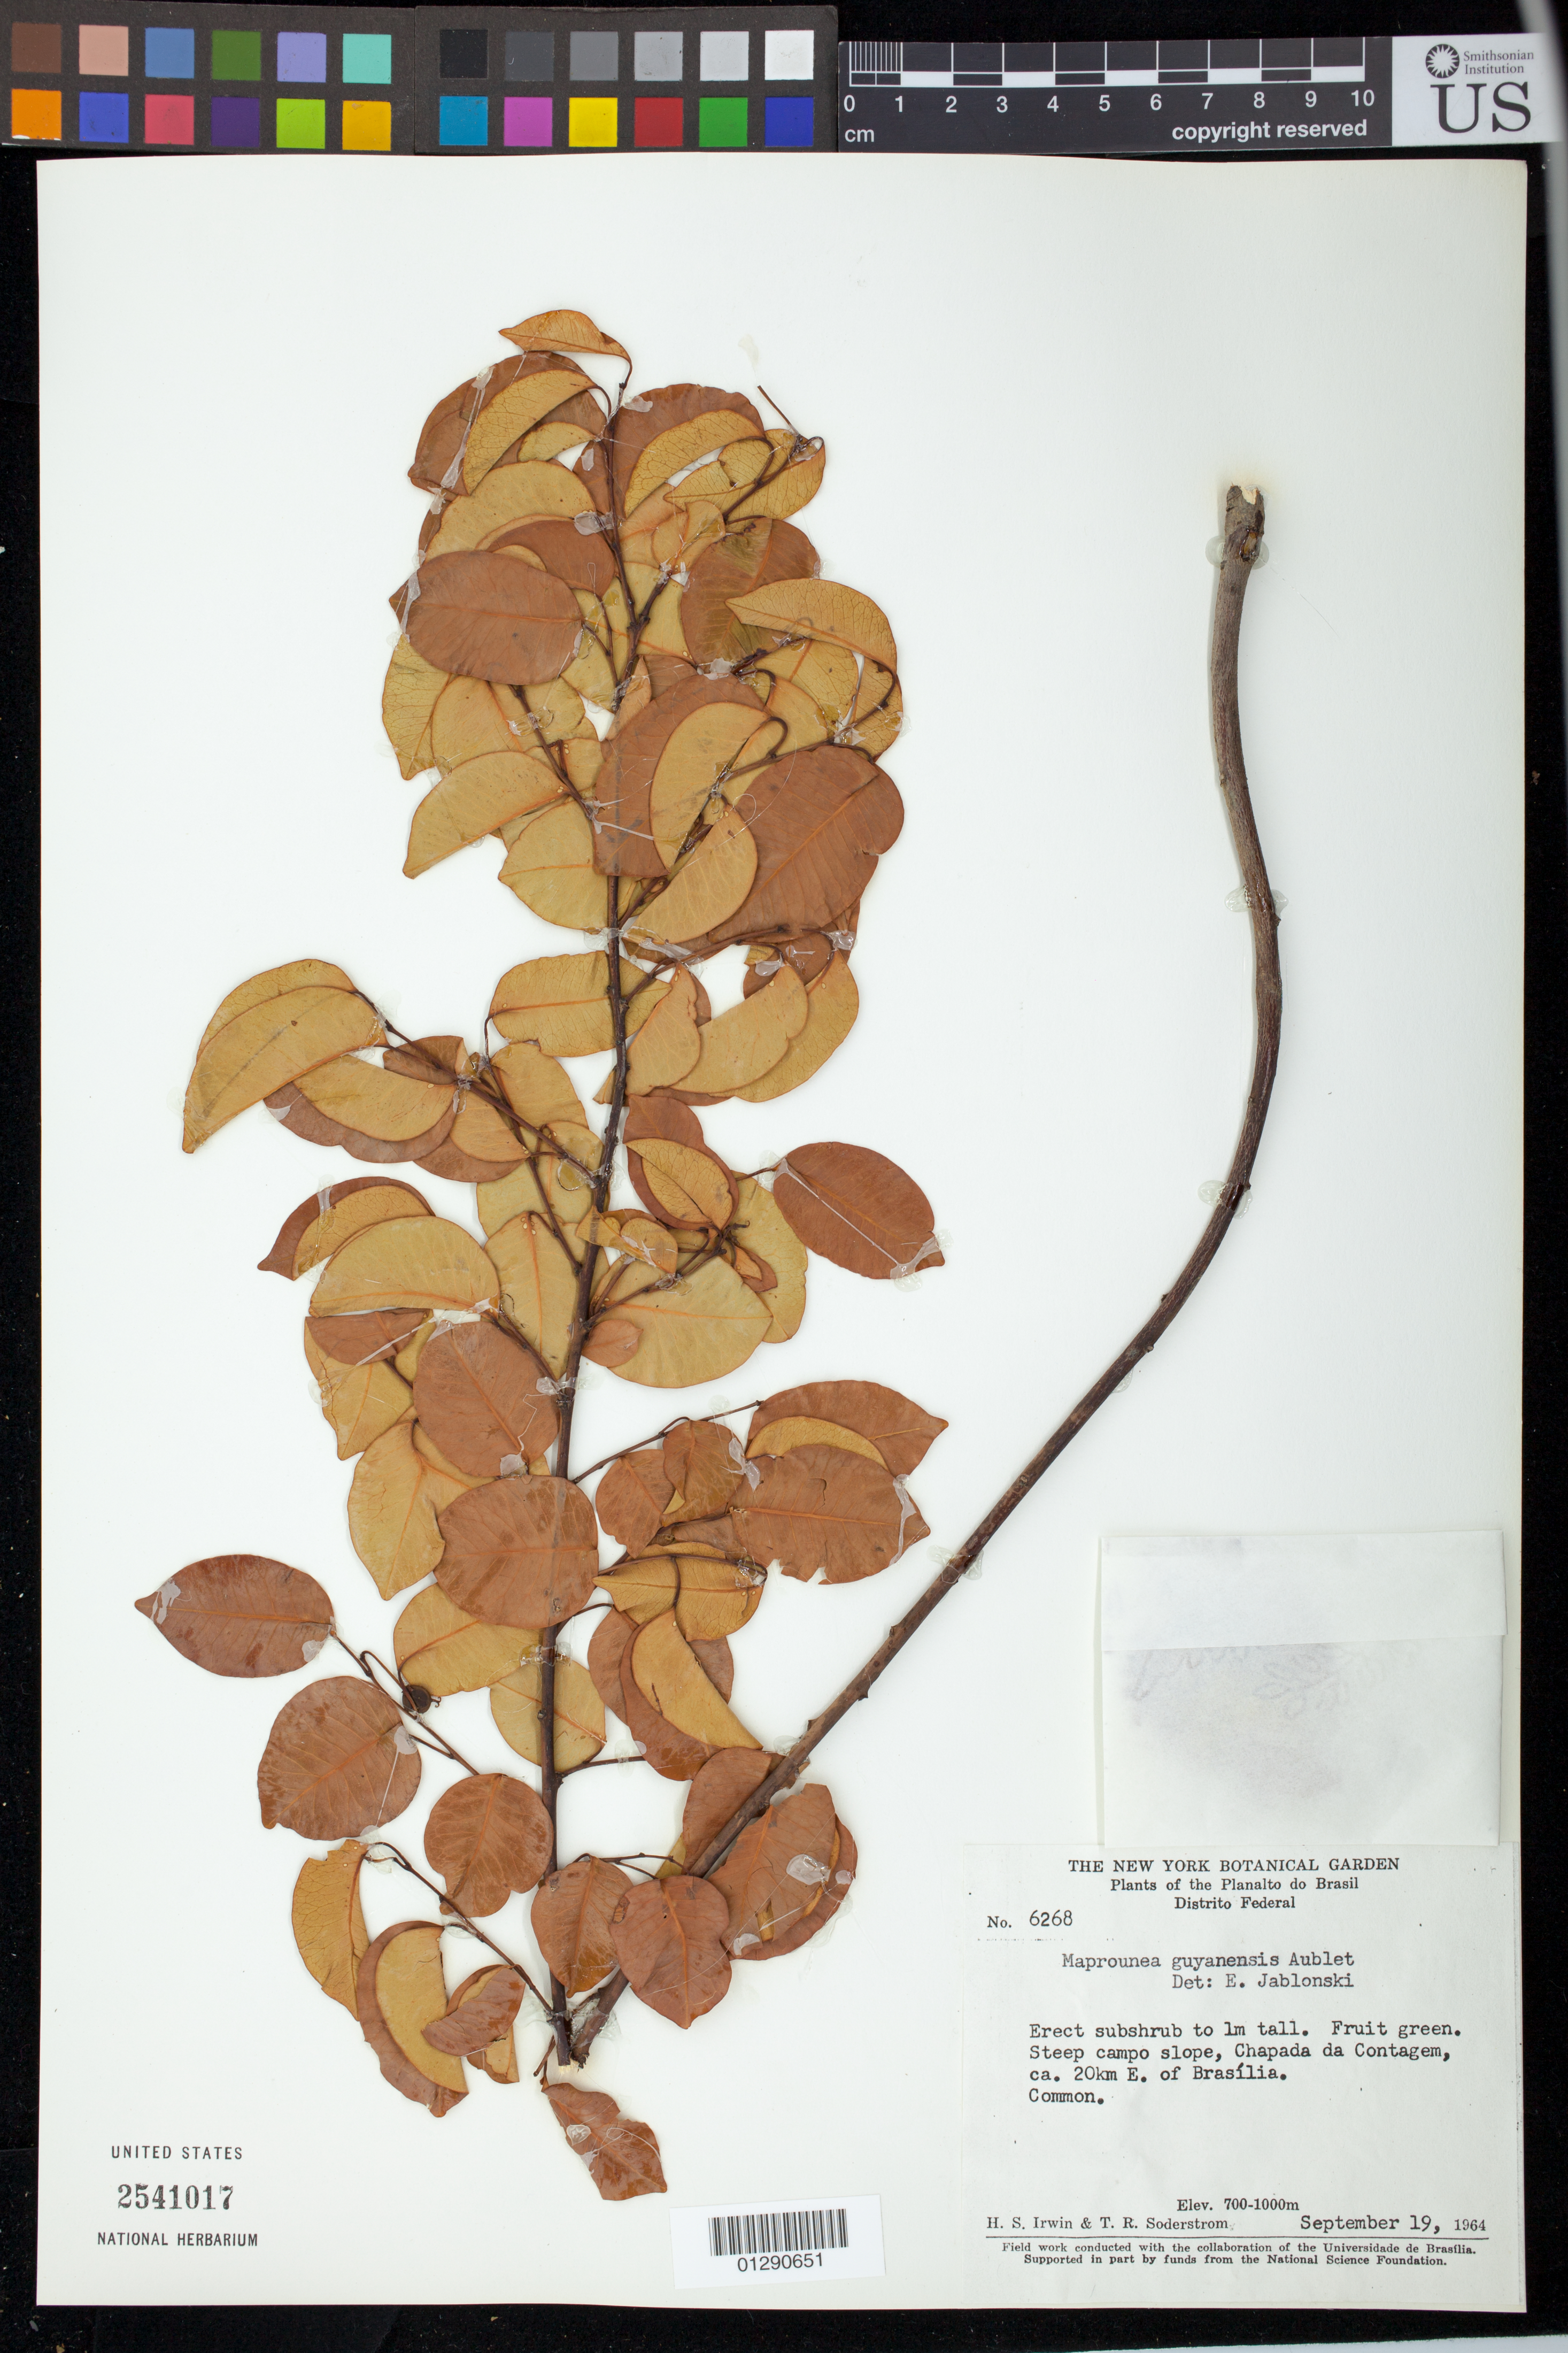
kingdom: Plantae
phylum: Tracheophyta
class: Magnoliopsida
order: Malpighiales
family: Euphorbiaceae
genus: Maprounea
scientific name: Maprounea guianensis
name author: Aubl.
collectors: H. Irwin & T. R. Soderstrom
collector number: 6268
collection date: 1964-09-19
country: Brazil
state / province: Distrito Federal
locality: Steep campo slope, Chapada da Contagem, ca. 20km E. of Brasilia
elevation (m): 700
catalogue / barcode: US 2541017